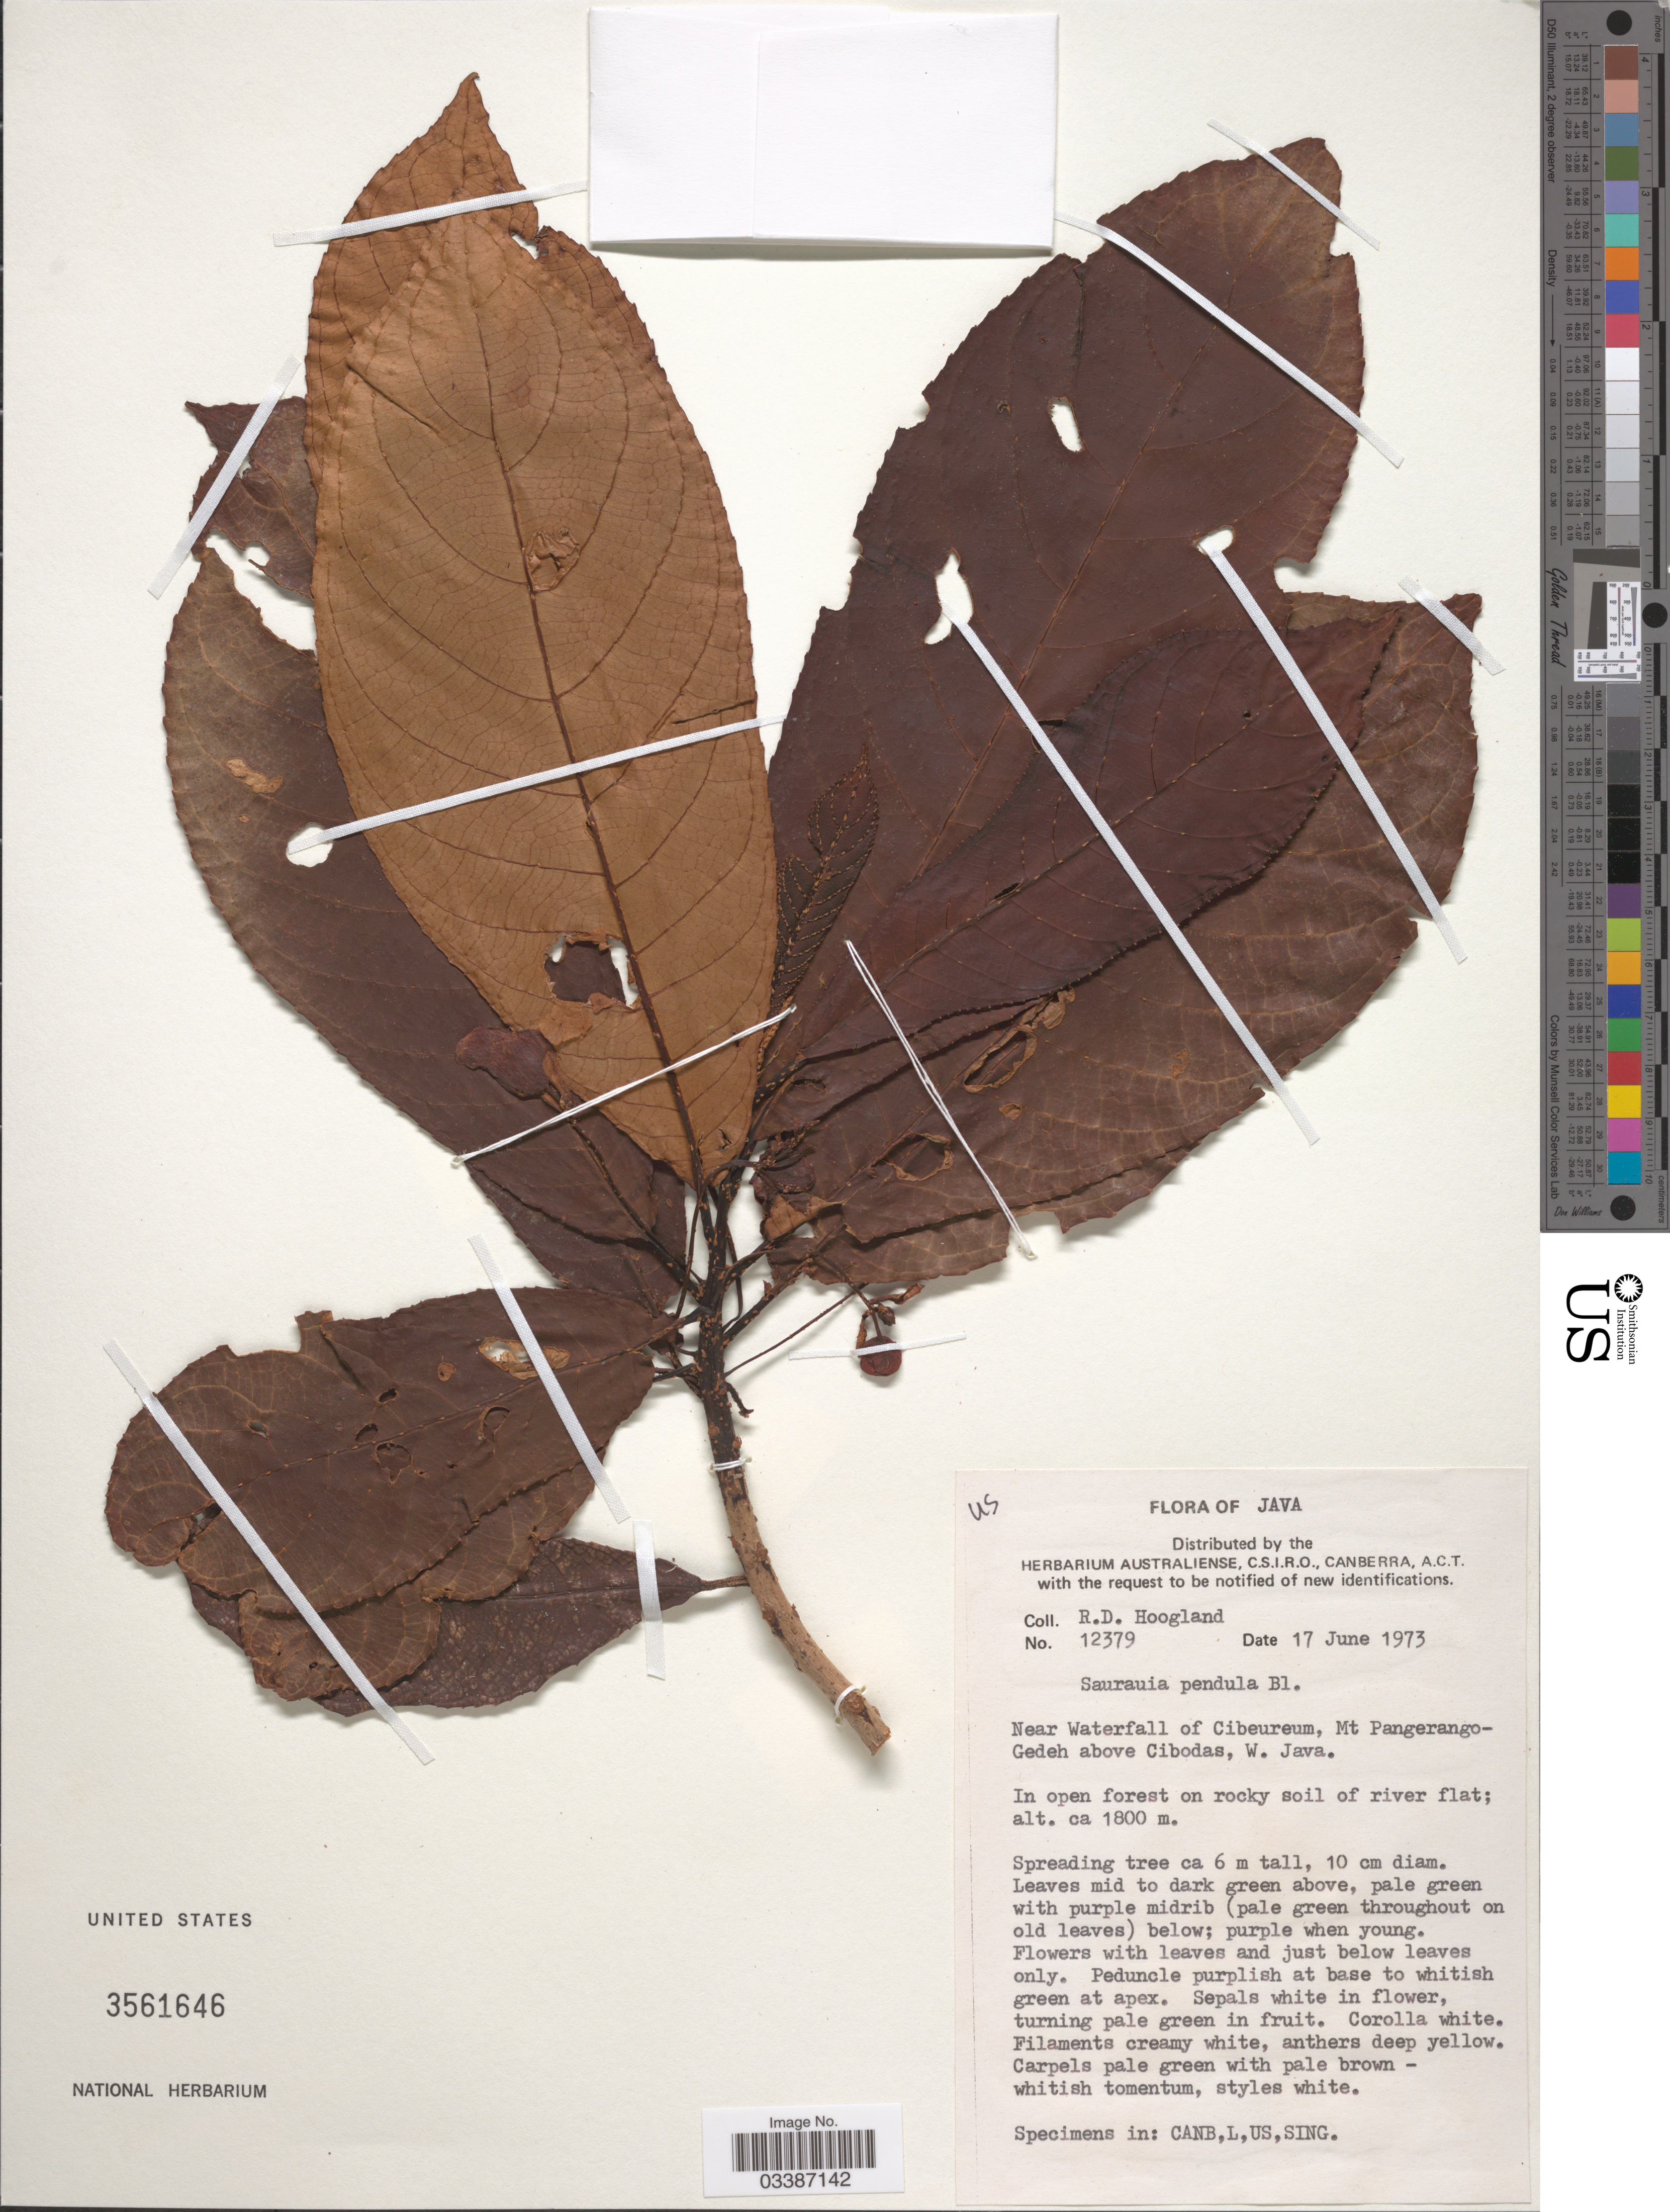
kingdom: Plantae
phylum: Tracheophyta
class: Magnoliopsida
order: Ericales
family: Actinidiaceae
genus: Saurauia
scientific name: Saurauia pendula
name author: Blume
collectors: R. D. Hoogland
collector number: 12379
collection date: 1973-06-17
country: Indonesia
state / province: Java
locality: Near Waterfall of Cibeureum, Mt Pangerango-Gedeh above Cibodas, W. Java.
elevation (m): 1800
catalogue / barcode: US 3561646